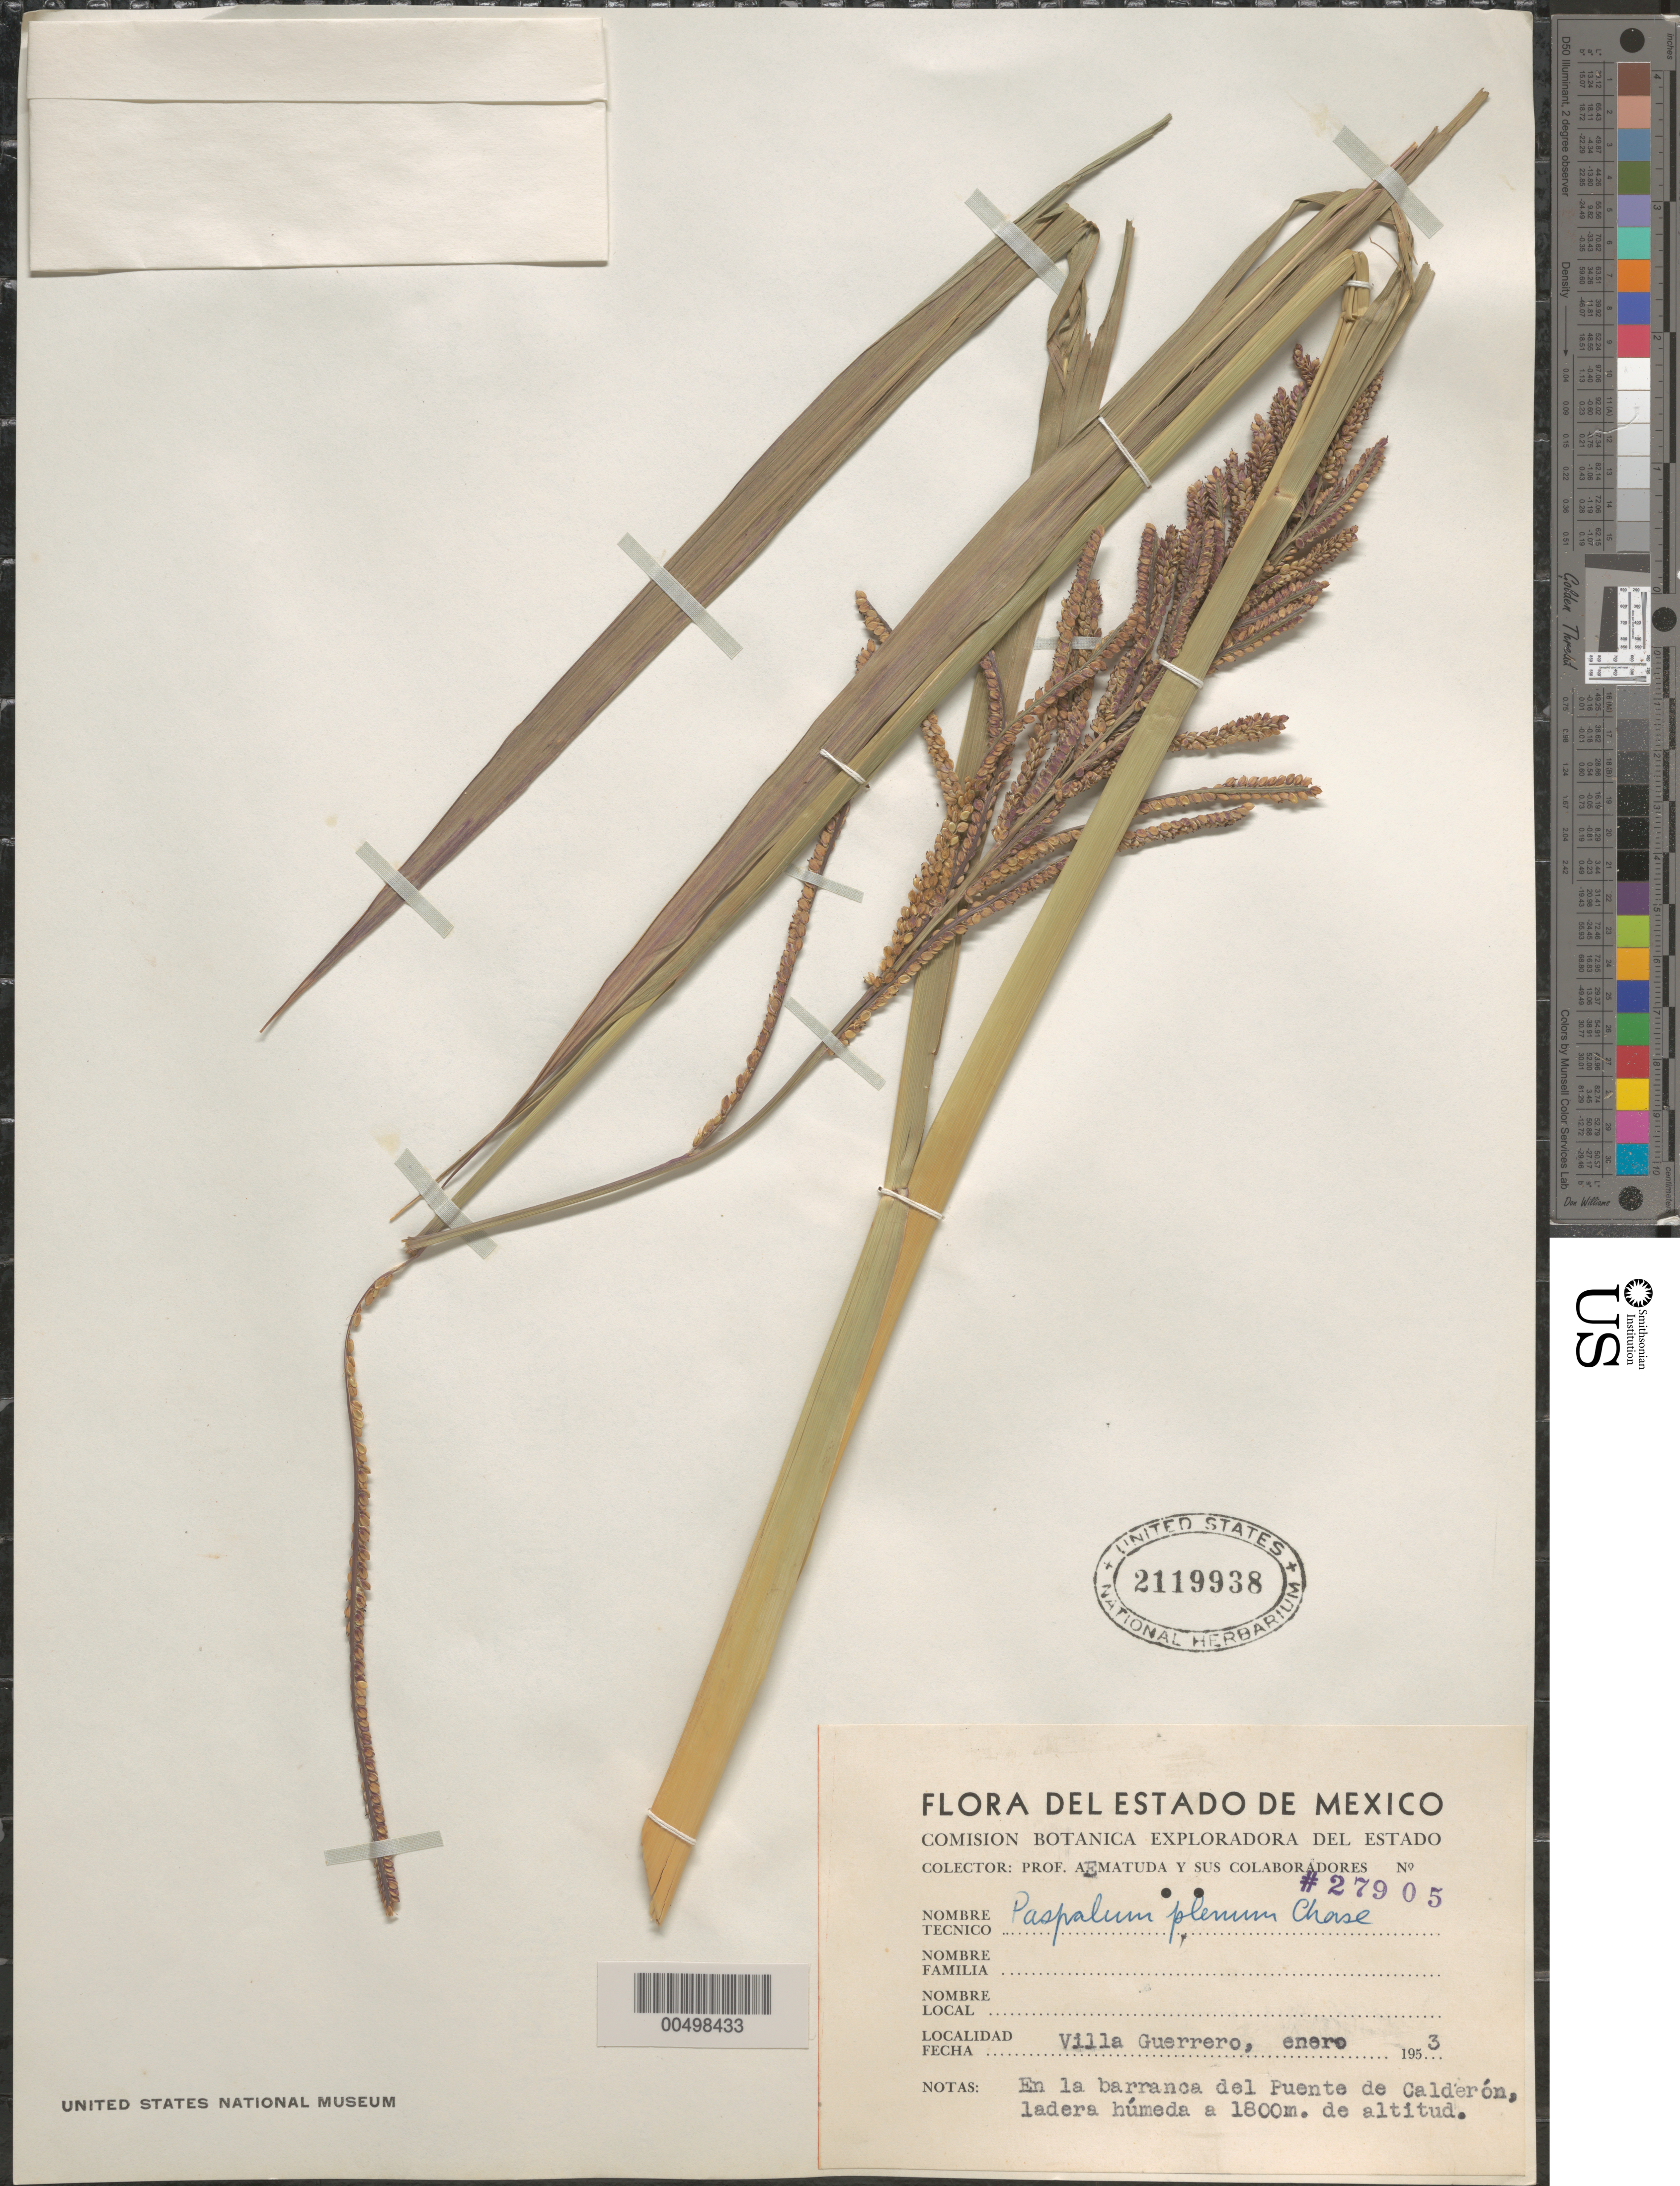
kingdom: Plantae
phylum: Tracheophyta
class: Liliopsida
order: Poales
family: Poaceae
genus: Paspalum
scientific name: Paspalum plenum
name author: Chase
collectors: E. Matuda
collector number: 27905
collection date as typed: Jan 1953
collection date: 1953-01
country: Mexico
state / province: México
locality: Villa Guerrero, in the barranca of Puente de Calderón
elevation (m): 1800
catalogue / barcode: US 2119938